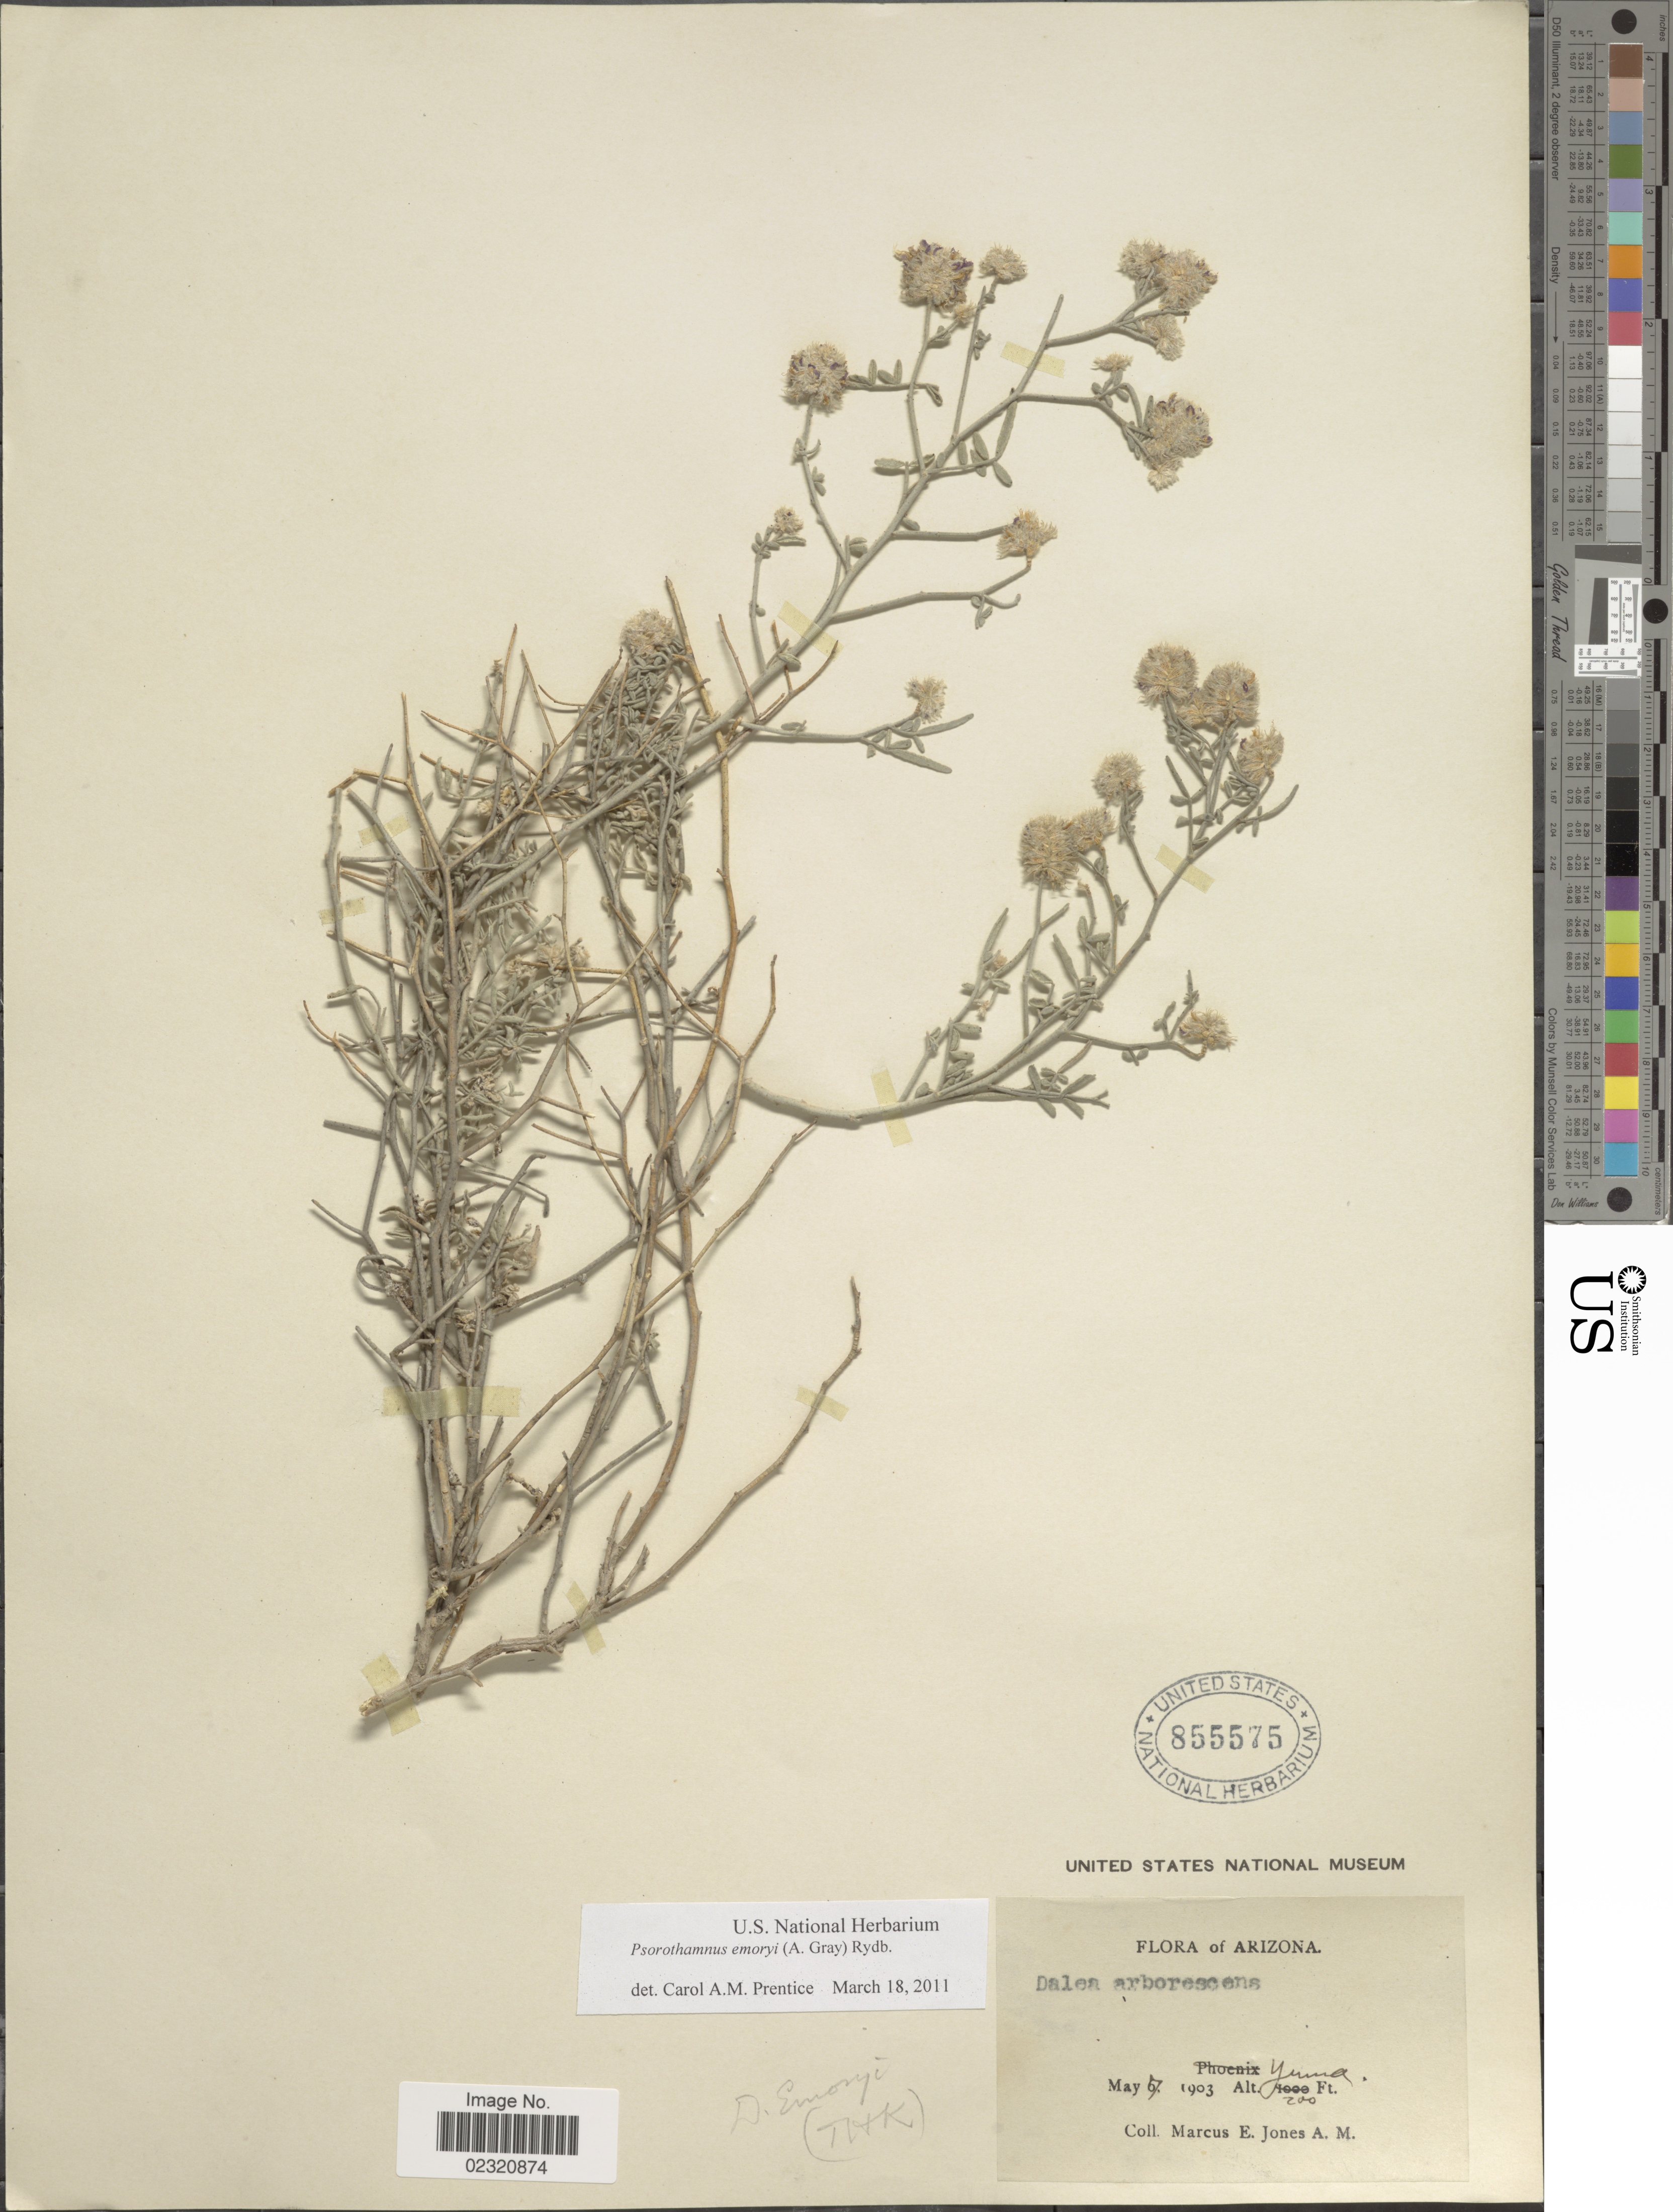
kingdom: Plantae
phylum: Tracheophyta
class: Magnoliopsida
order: Fabales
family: Fabaceae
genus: Psorothamnus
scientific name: Psorothamnus emoryi var. emoryi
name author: (A. Gray) Rydb.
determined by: Strong, M. T., (US), Smithsonian Institution - National Museum of Natural History (UNITED STATES)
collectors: M. E. Jones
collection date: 1903-05-07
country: United States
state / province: Arizona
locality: Yuma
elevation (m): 61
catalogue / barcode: US 855575